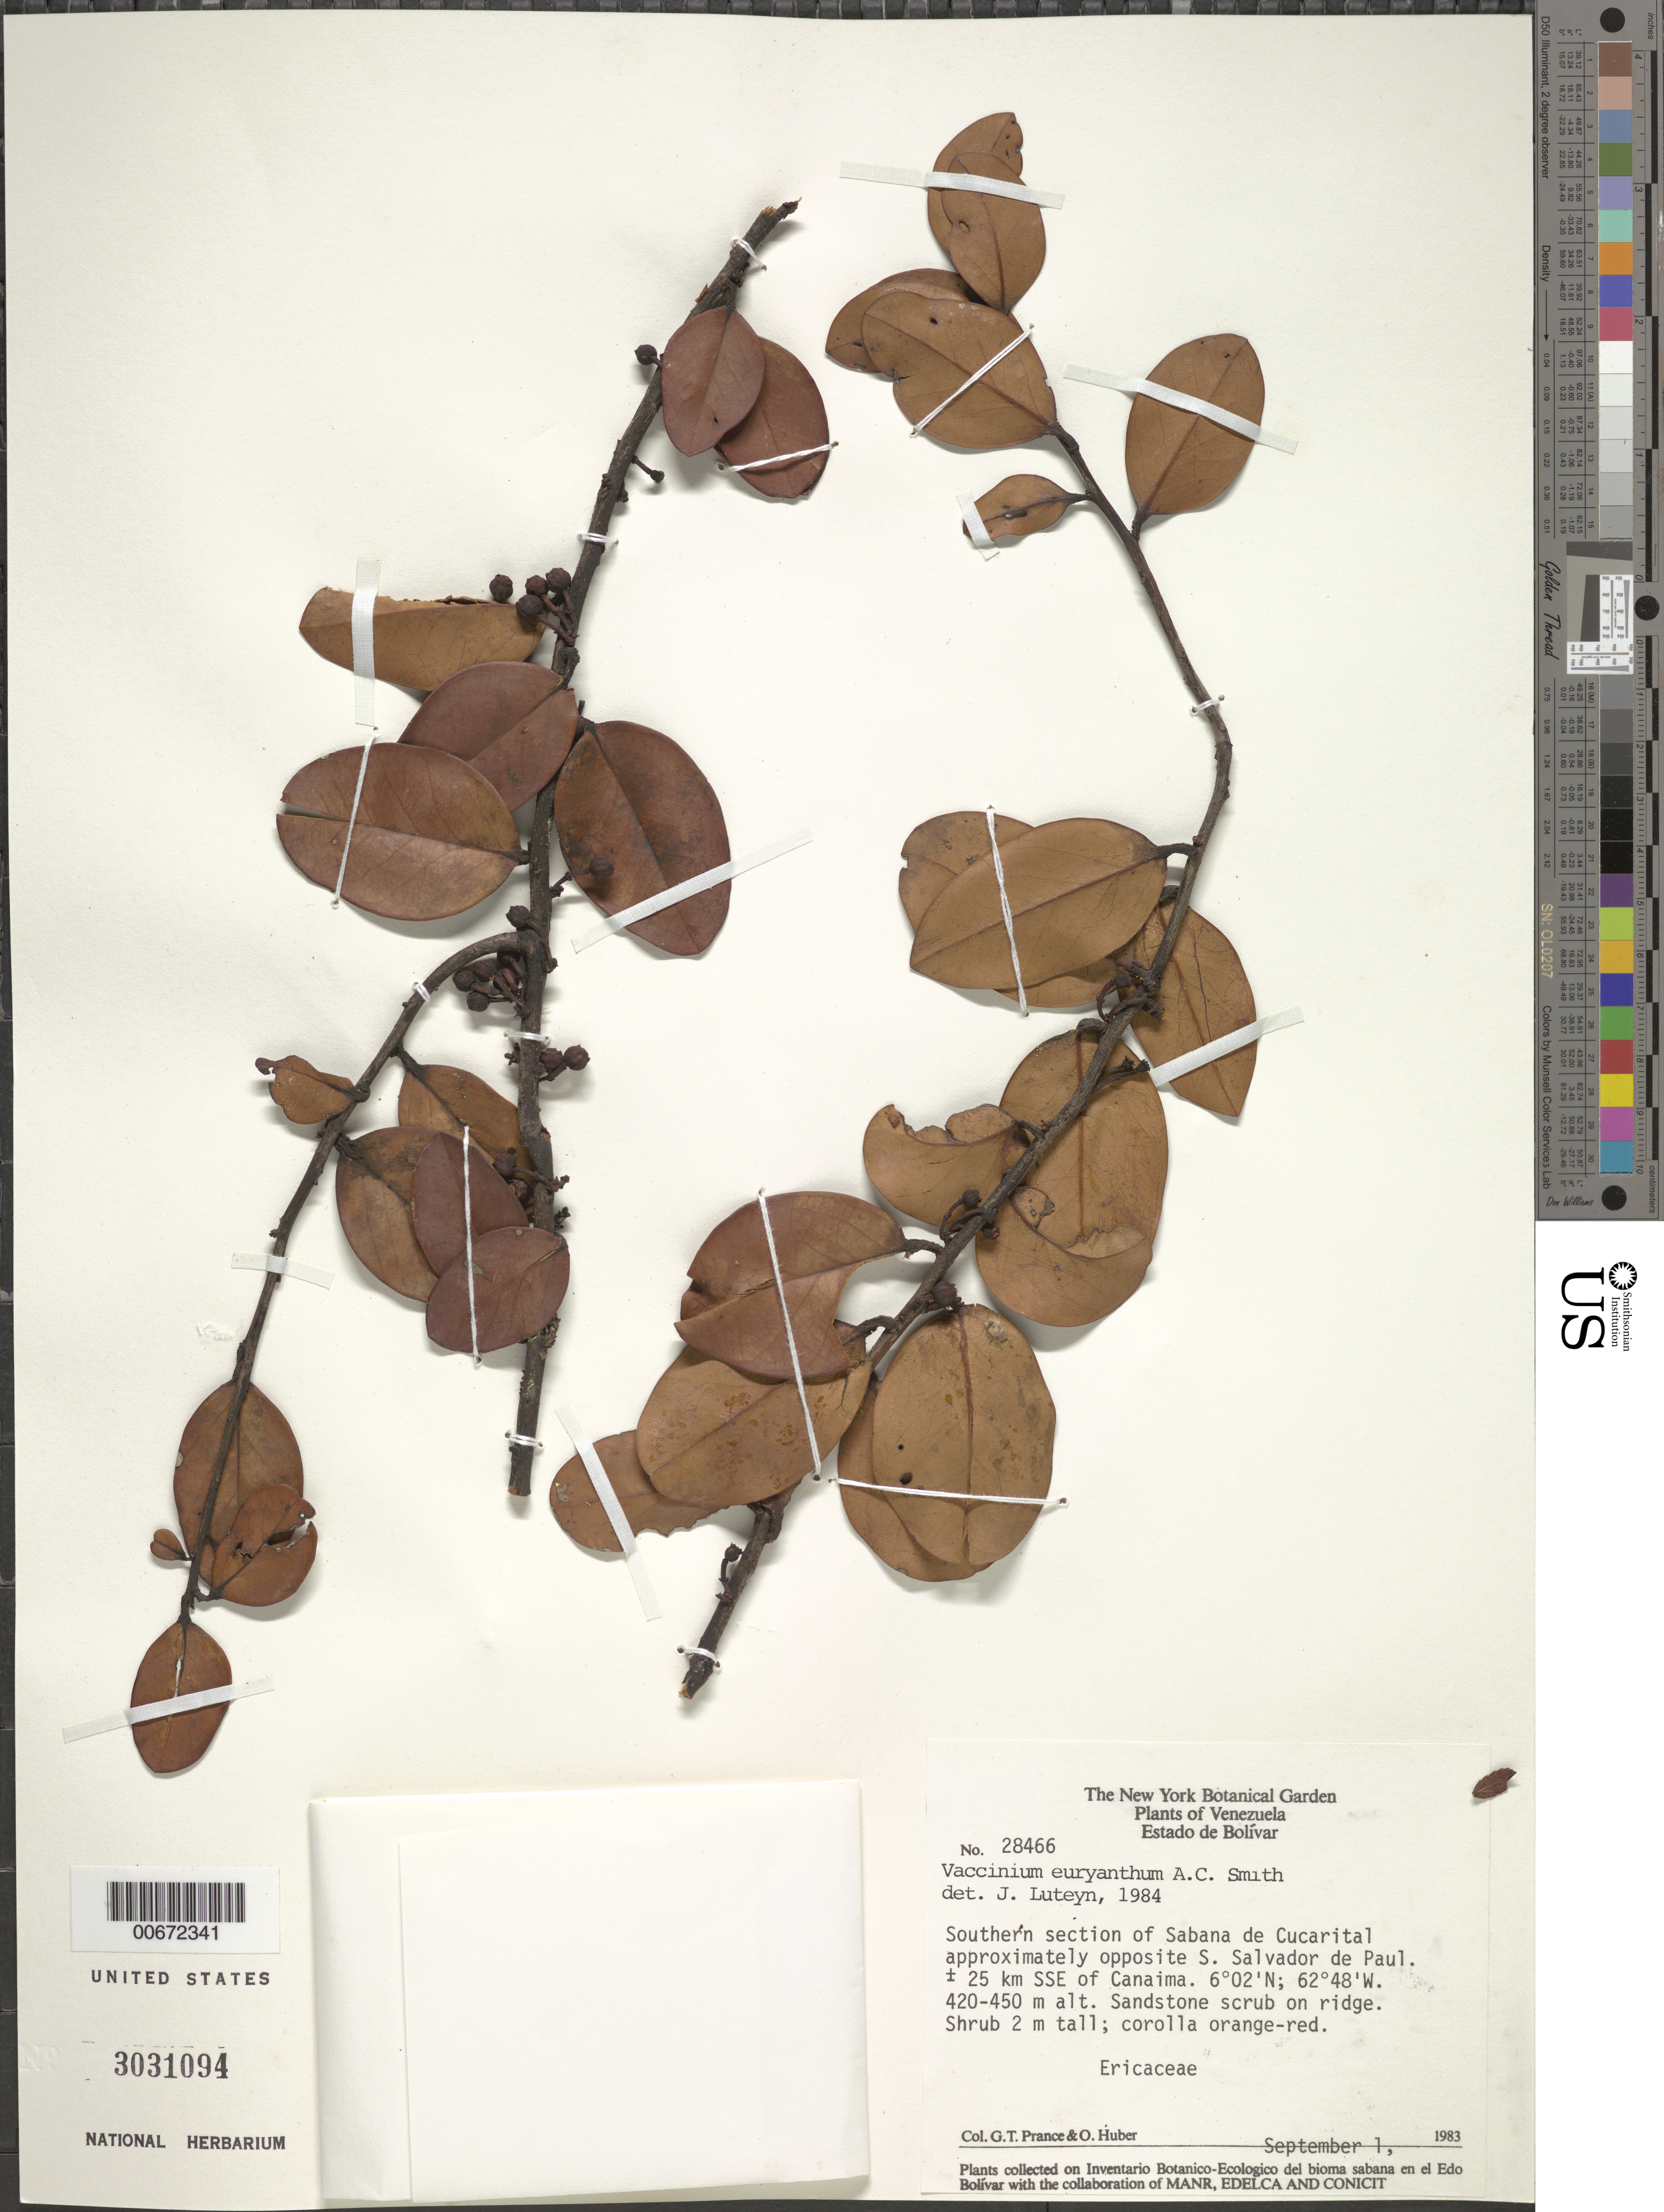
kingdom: Plantae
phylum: Tracheophyta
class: Magnoliopsida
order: Ericales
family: Ericaceae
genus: Vaccinium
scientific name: Vaccinium euryanthum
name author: A.C. Sm.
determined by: Luteyn, J. L.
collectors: G. T. Prance & O. Huber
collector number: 28466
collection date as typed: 1-Sep-83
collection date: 1983-09-01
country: Venezuela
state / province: Bolívar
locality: Sabana de Cucarital, opposite S. Salvador de Paul, ± 25 km SSE of Canaima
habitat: Sandstone scrub on ridge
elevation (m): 420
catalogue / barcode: US 3031094